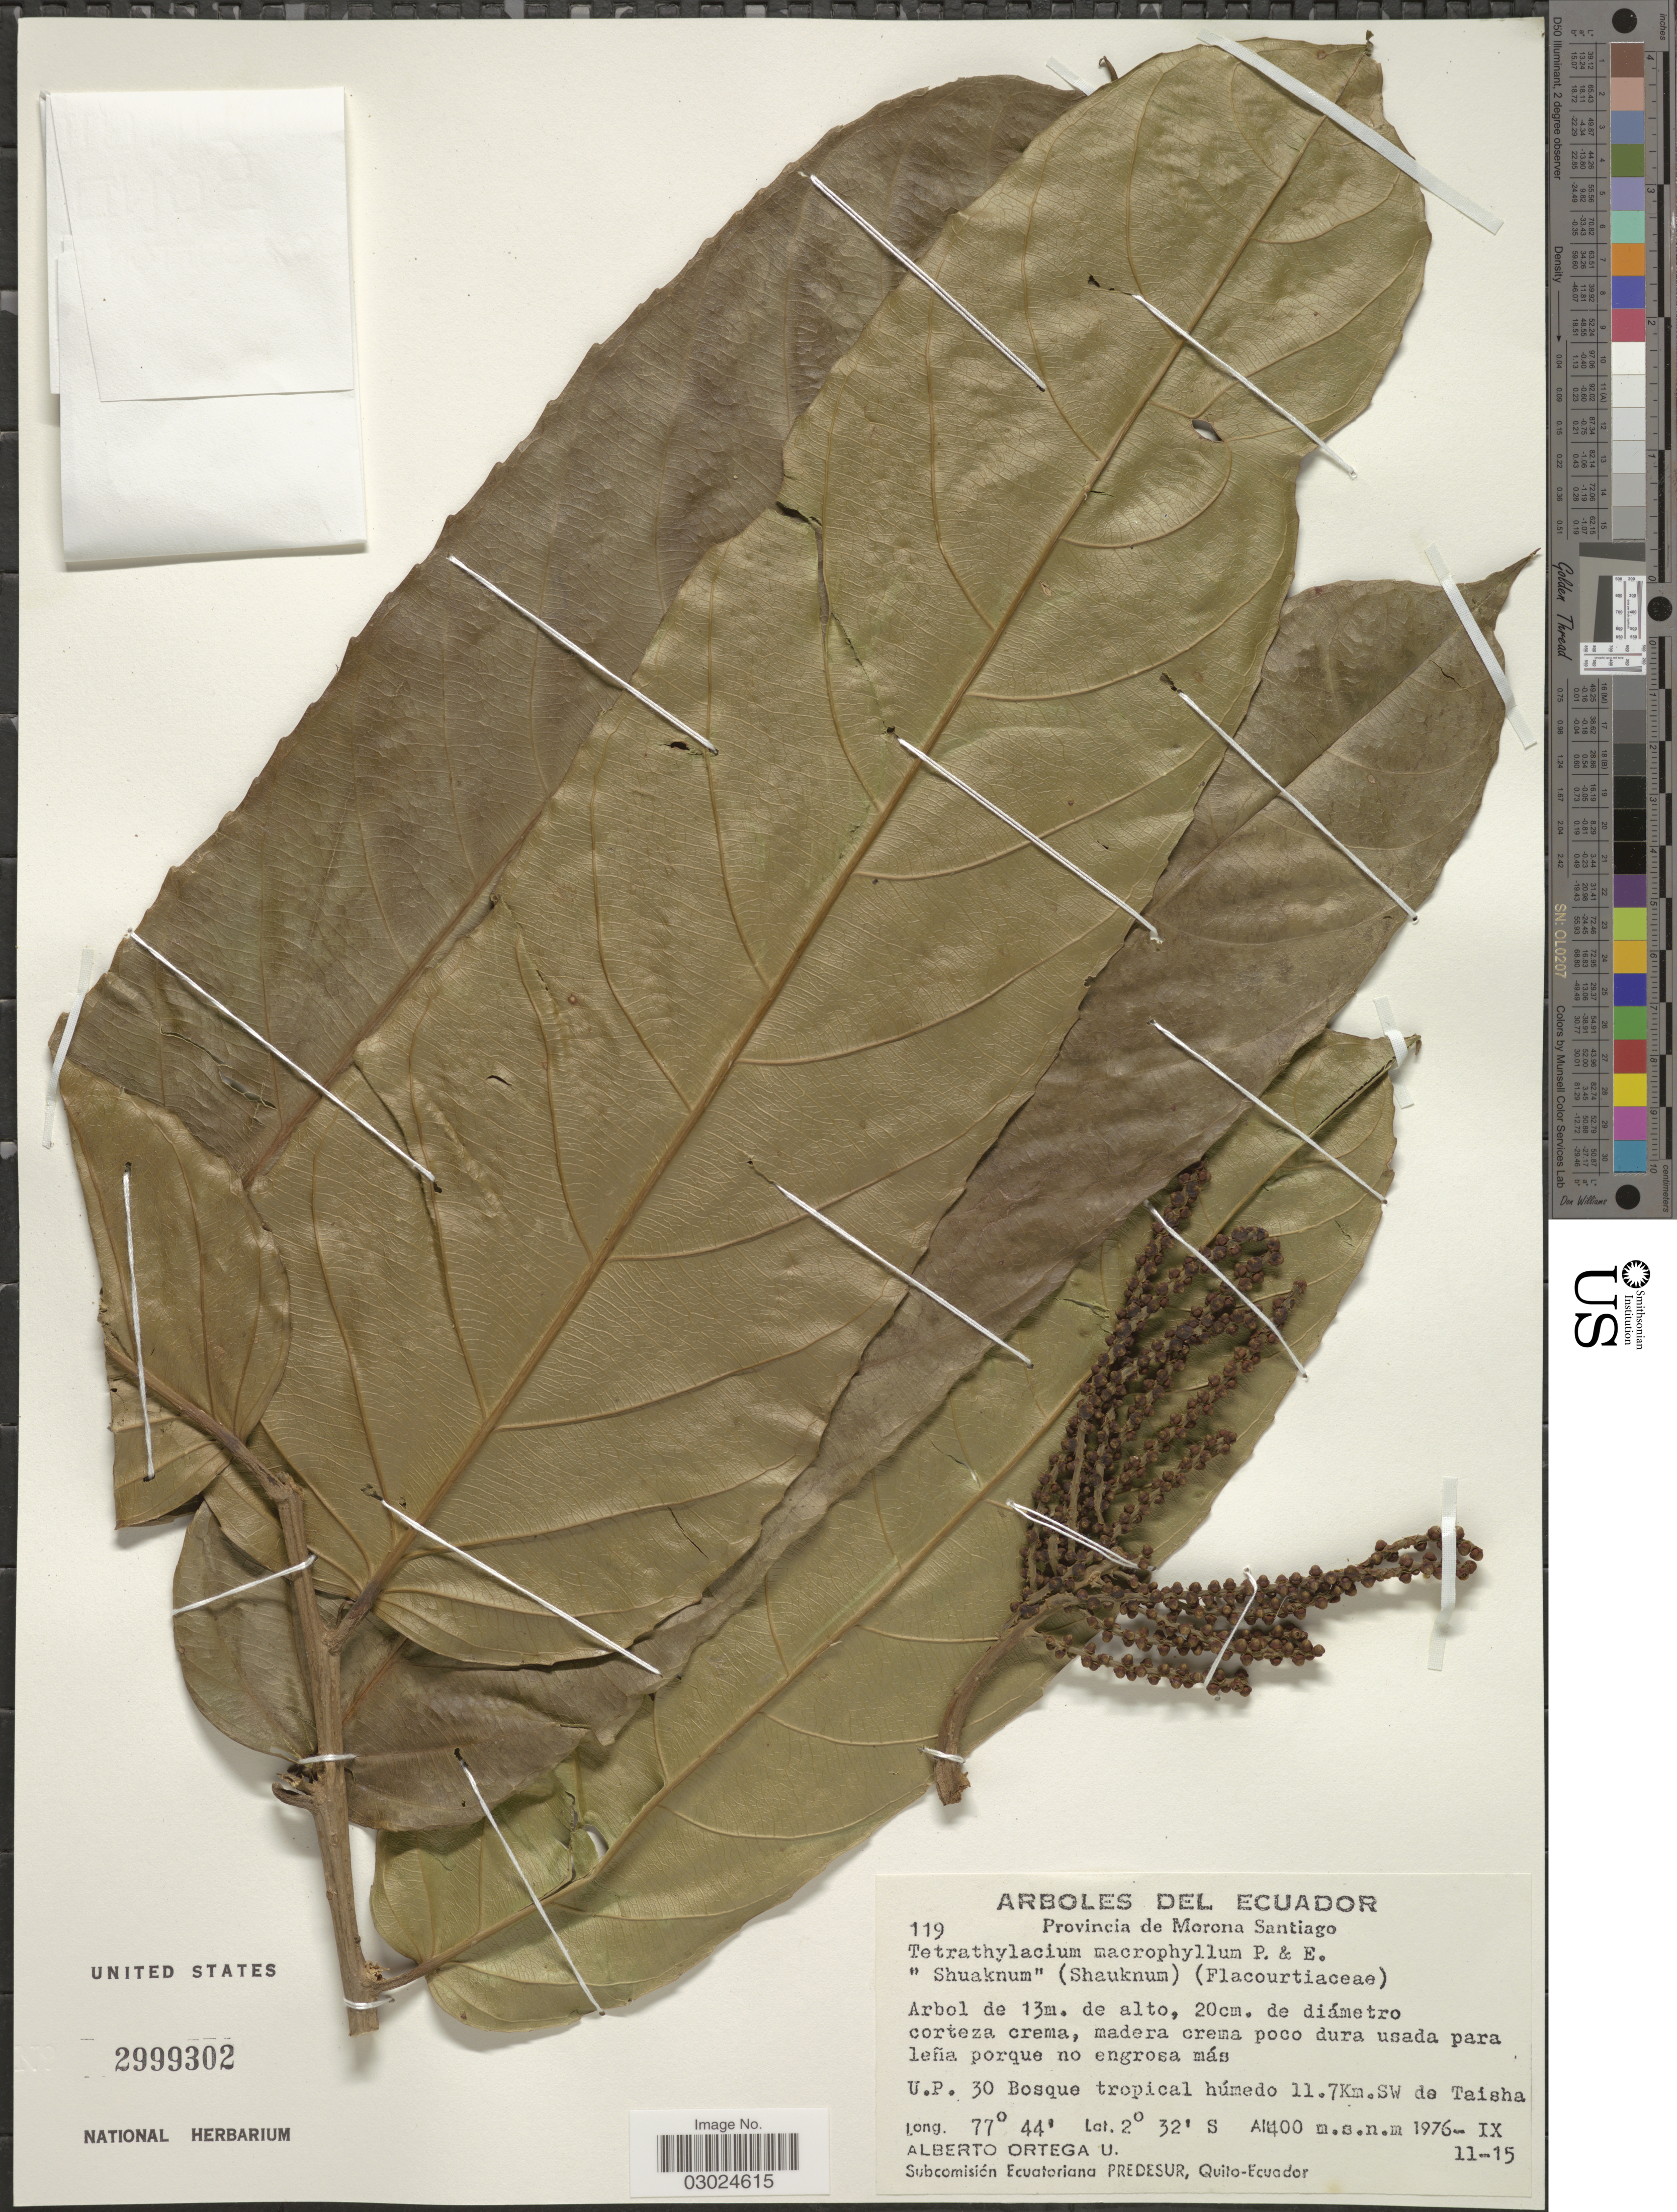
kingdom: Plantae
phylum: Tracheophyta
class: Magnoliopsida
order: Malpighiales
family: Salicaceae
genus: Tetrathylacium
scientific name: Tetrathylacium macrophyllum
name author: Poepp.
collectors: A. T. Ortega U.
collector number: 119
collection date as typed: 1976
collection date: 1976-09-11/1979-09-15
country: Ecuador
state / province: Morona-Santiago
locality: U.P. 30 Bosque tropical húmedo 11.7 Km. SW de Taisha.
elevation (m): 100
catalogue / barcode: US 2999302